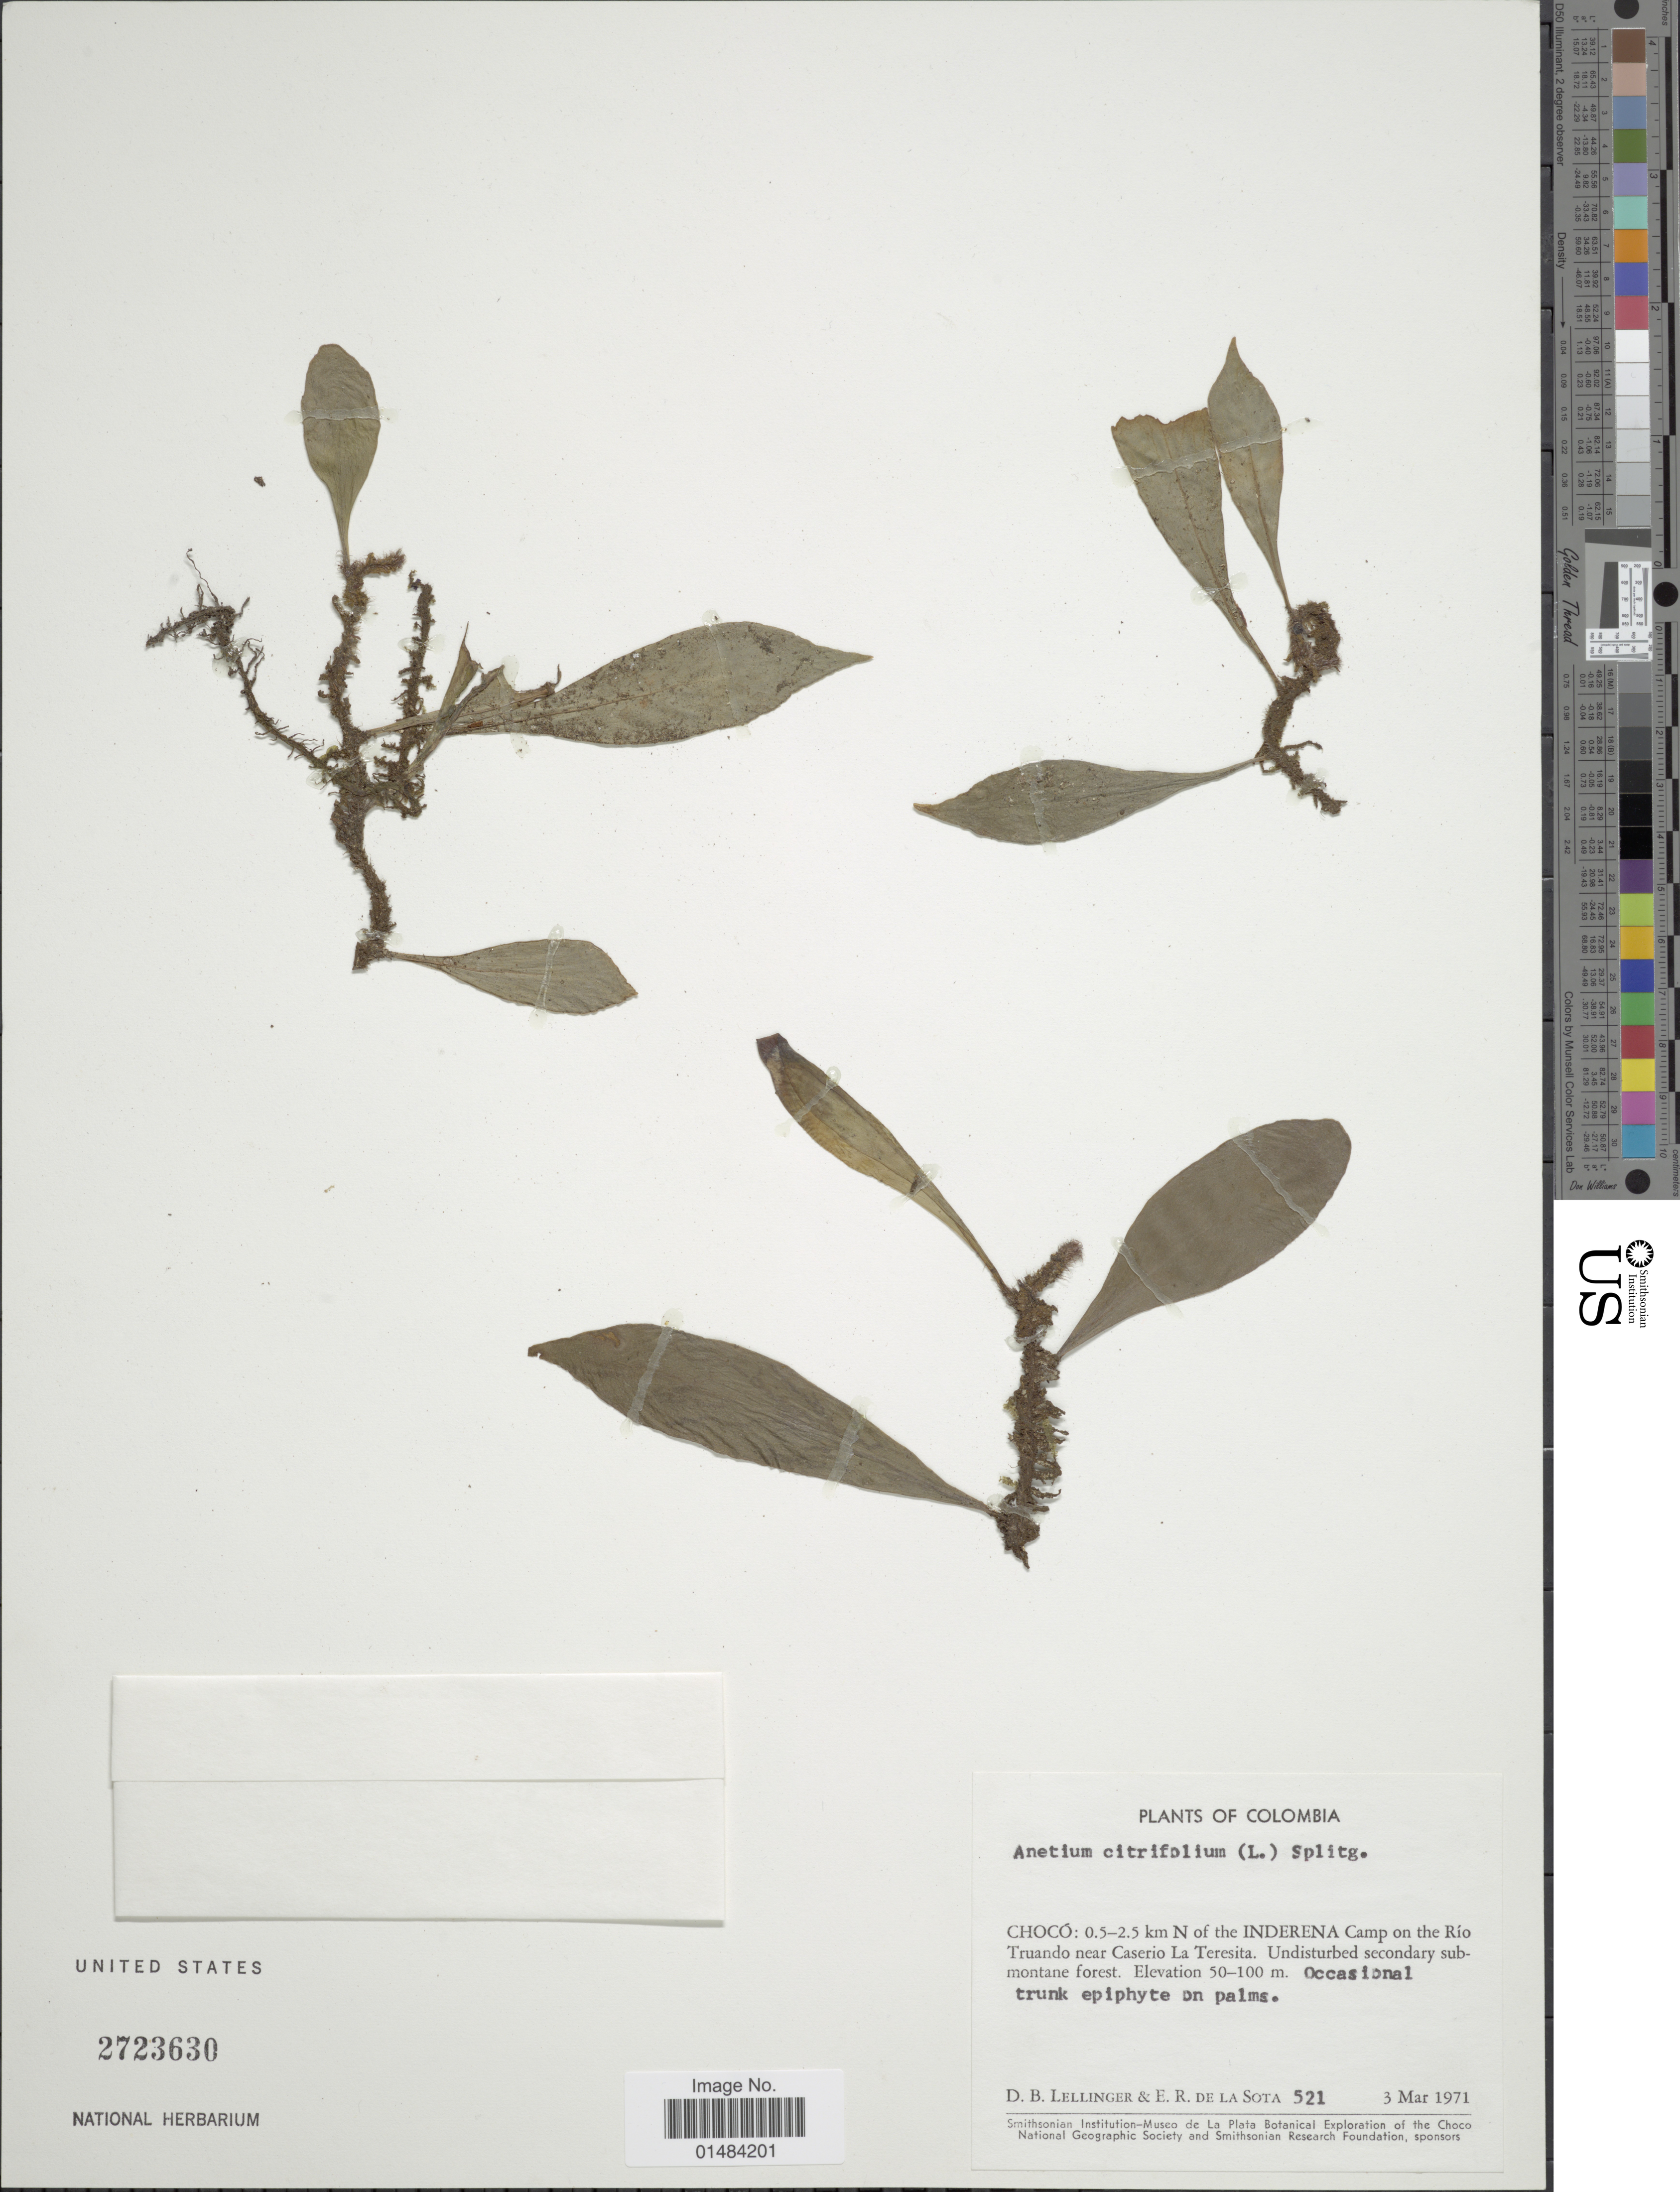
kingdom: Plantae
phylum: Tracheophyta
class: Polypodiopsida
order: Polypodiales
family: Pteridaceae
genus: Anetium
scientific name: Anetium citrifolium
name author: (L.) Splitg.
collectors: D. B. Lellinger & E. R. de la Sota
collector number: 521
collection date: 1971-03-03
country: Colombia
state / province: Chocó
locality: Colombia, Choco: 0.5-2.5 km N. of the Inderena Camp on the Río Truando near Caserio La Terestia.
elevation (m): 50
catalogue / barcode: US 2723630